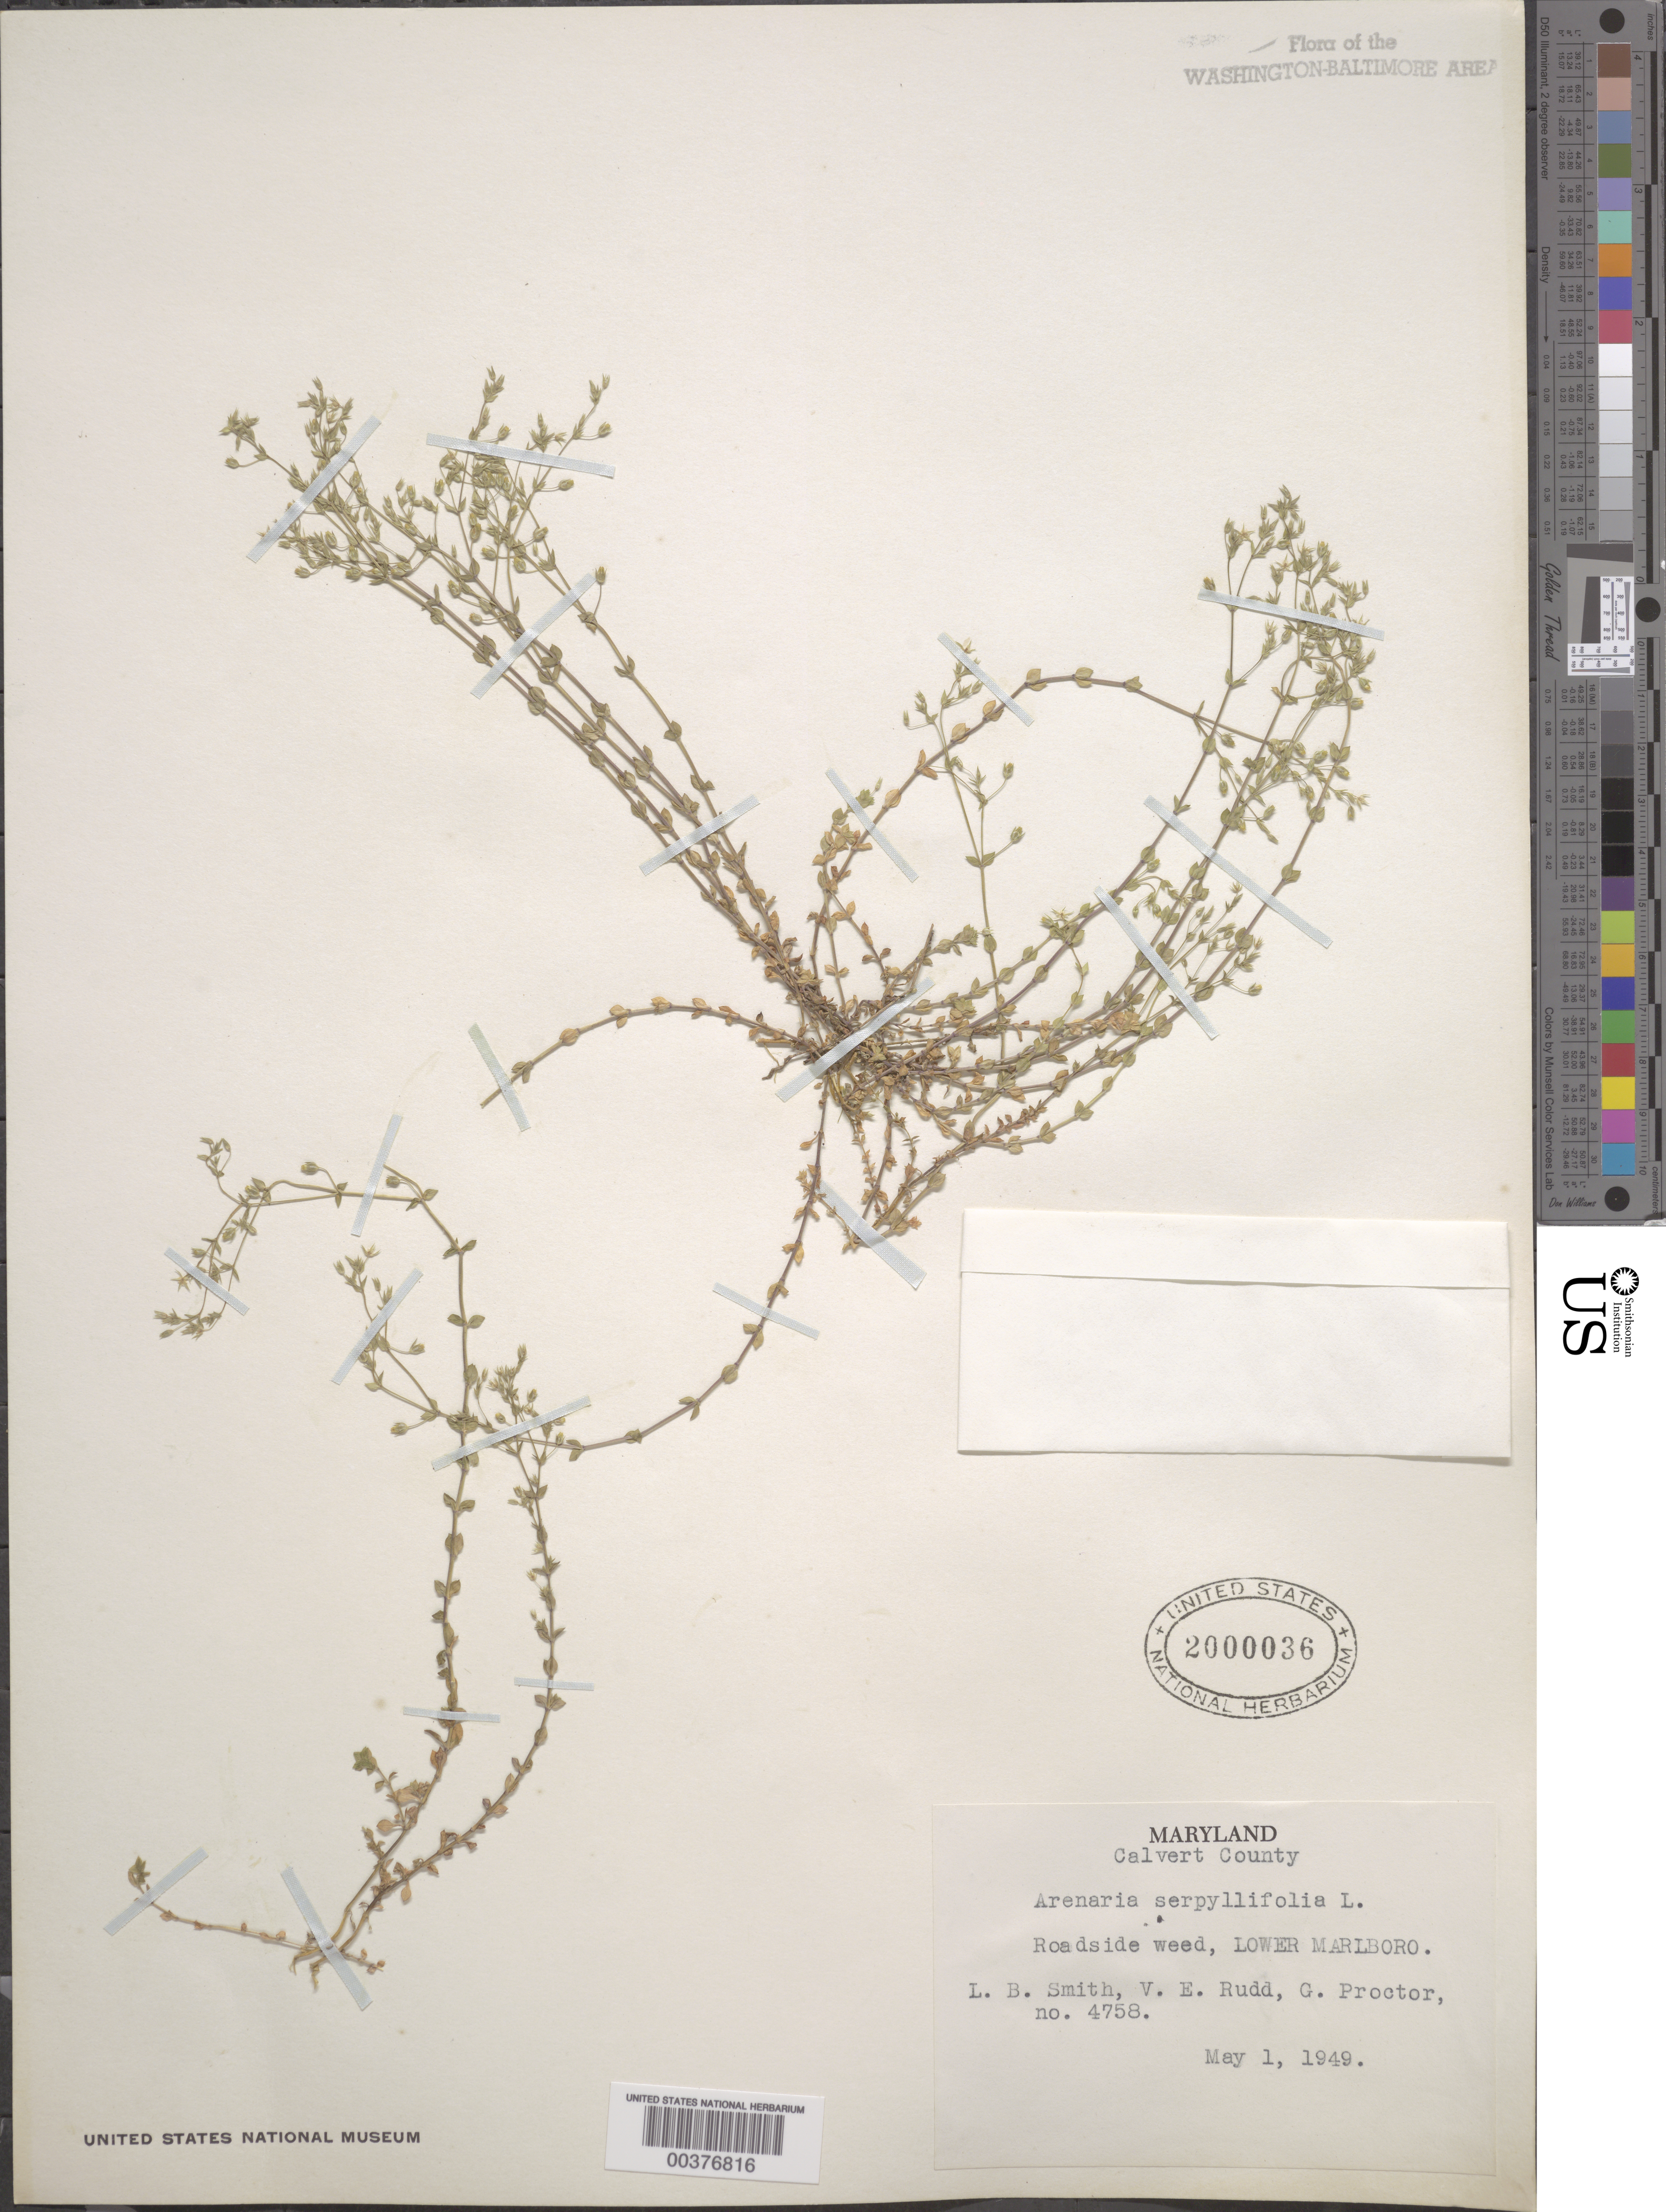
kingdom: Plantae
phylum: Tracheophyta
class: Magnoliopsida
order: Caryophyllales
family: Caryophyllaceae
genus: Arenaria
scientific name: Arenaria serpyllifolia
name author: L.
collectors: L. Smith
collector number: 4758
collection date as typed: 01 May 1949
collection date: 1949-05-01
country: United States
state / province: Maryland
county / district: Calvert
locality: lower Marlboro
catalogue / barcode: US 2000036